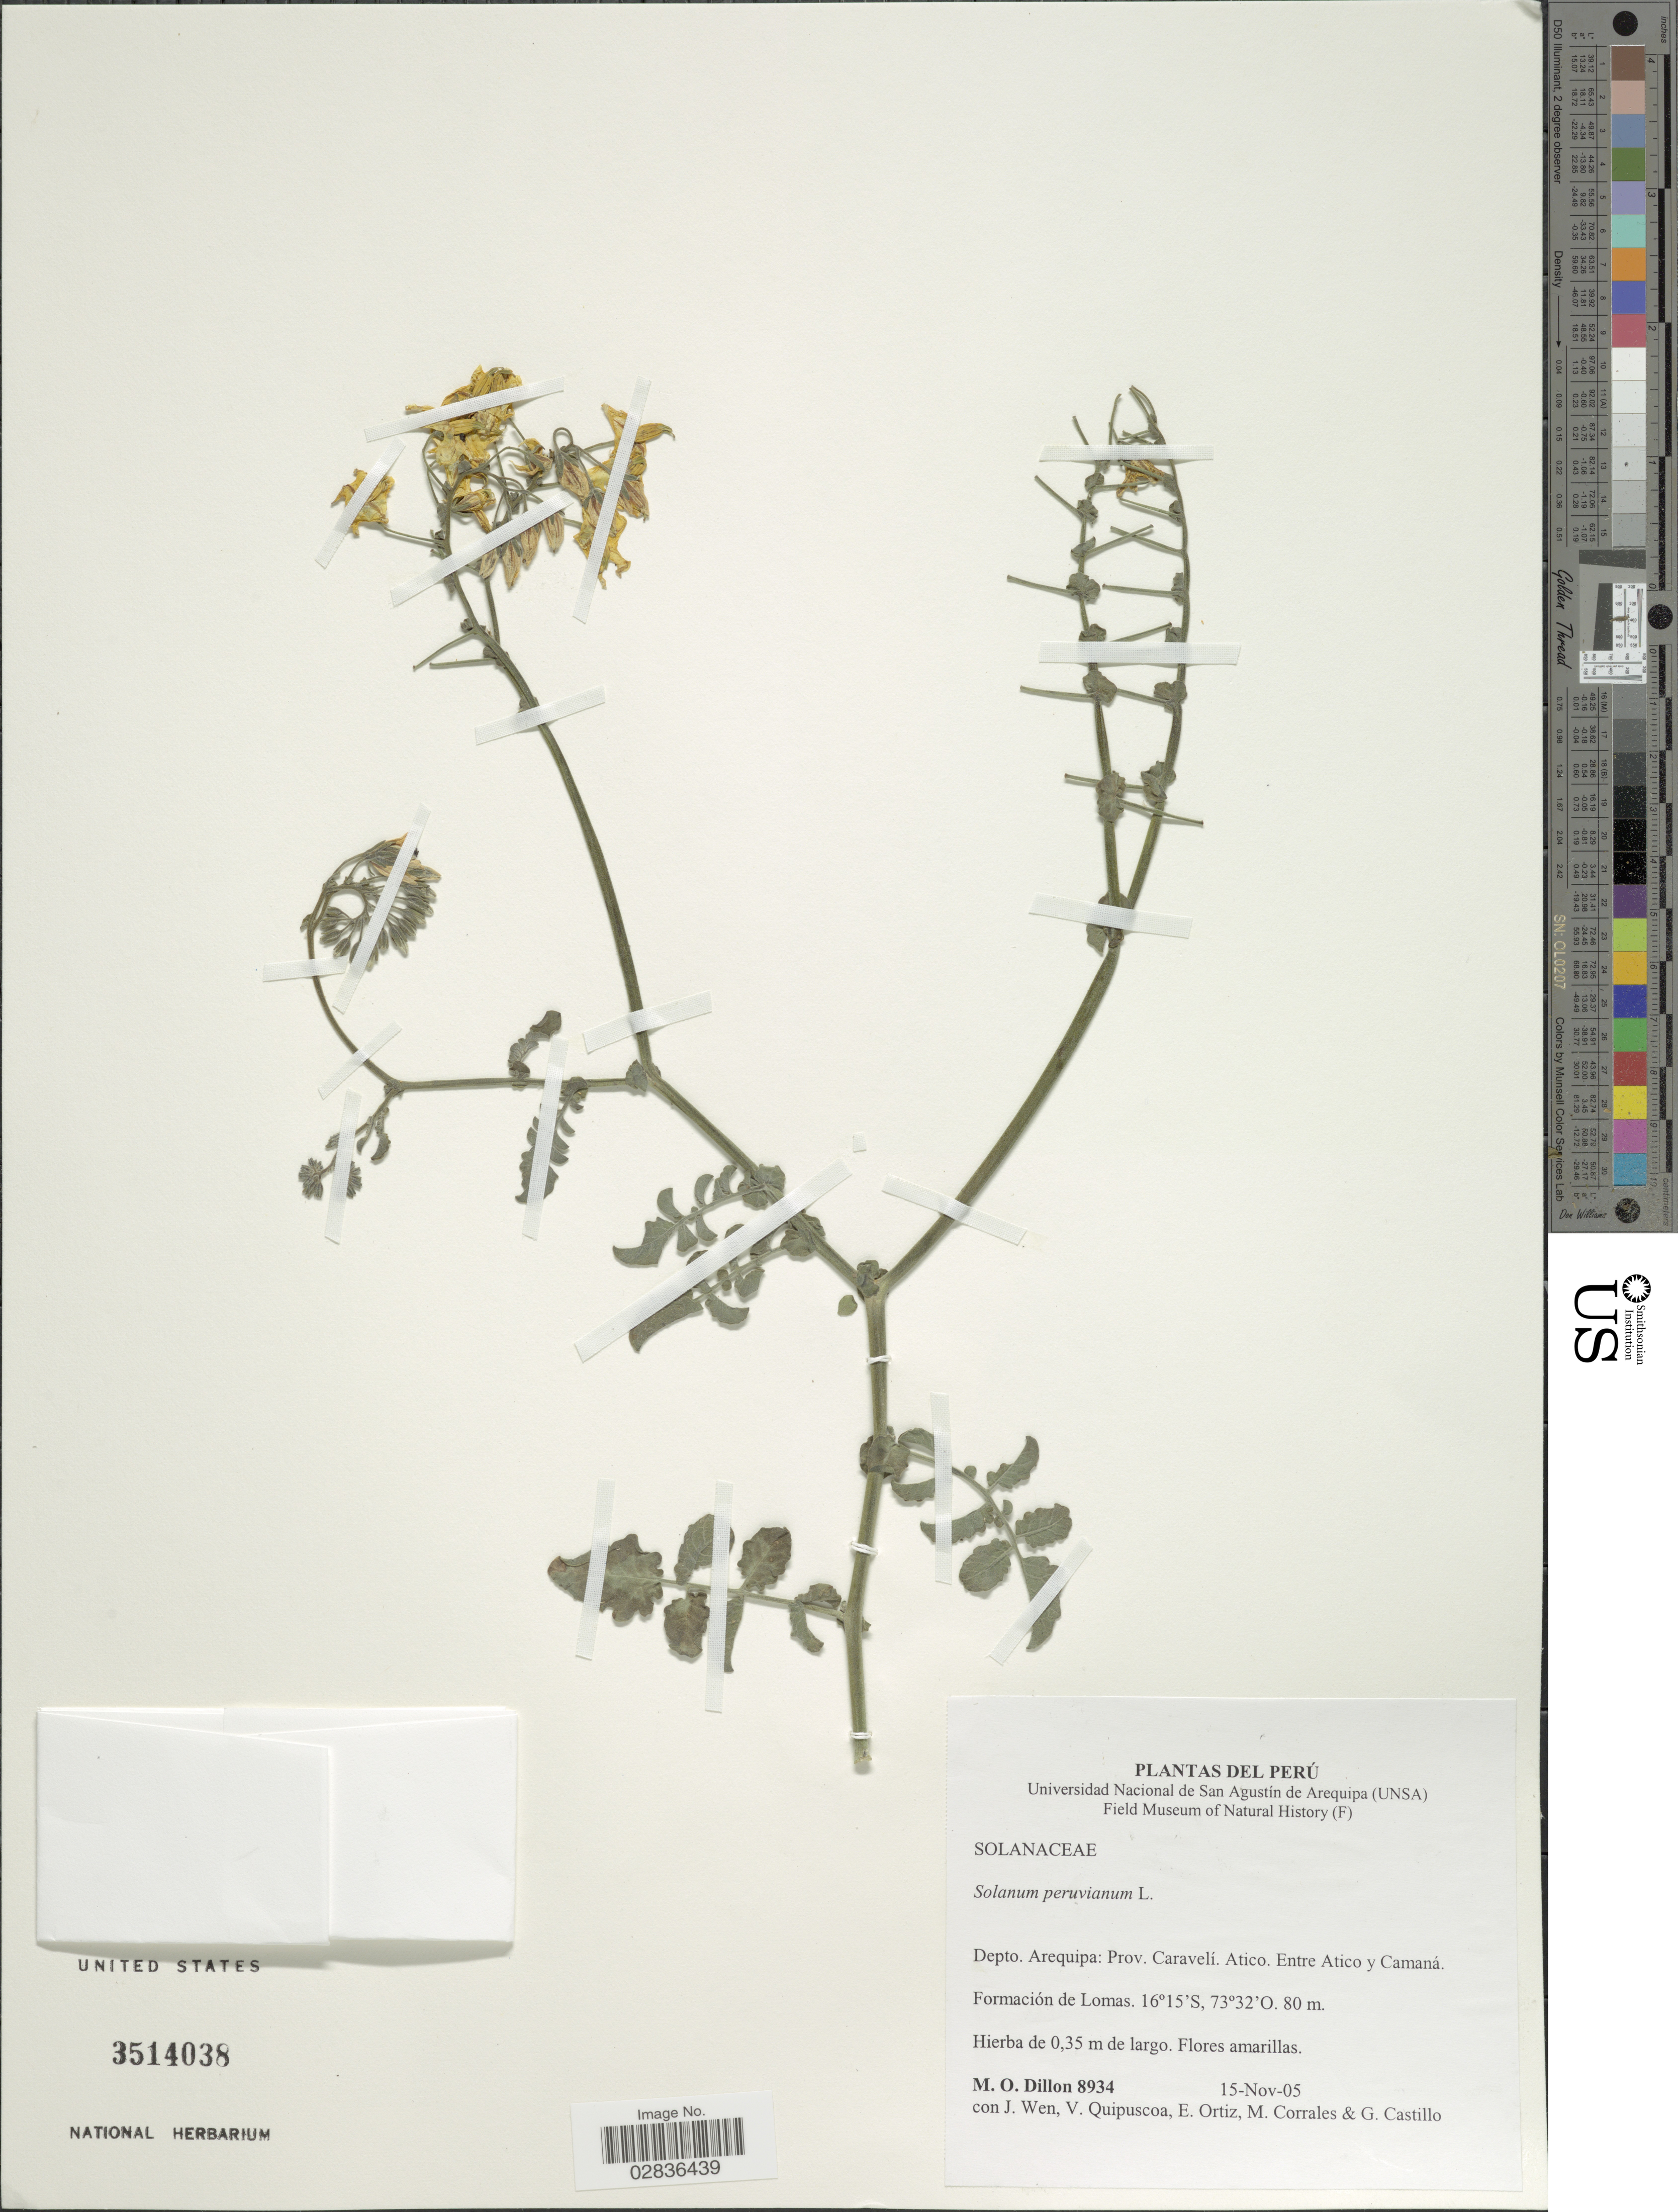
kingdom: Plantae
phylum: Tracheophyta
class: Magnoliopsida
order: Solanales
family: Solanaceae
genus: Solanum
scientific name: Solanum peruvianum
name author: L.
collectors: M. O. Dillon, J. Wen, V. Quipuscoa, E. Ortiz & et al.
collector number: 8934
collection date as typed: Transcribed d/m/y: 15/11/5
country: Peru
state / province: Arequipa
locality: Depto. Arequipa: Prov. Caravelí. Atico. Entre Atico y Camaná. Formación de Lomas.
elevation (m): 80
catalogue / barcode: US 3514038